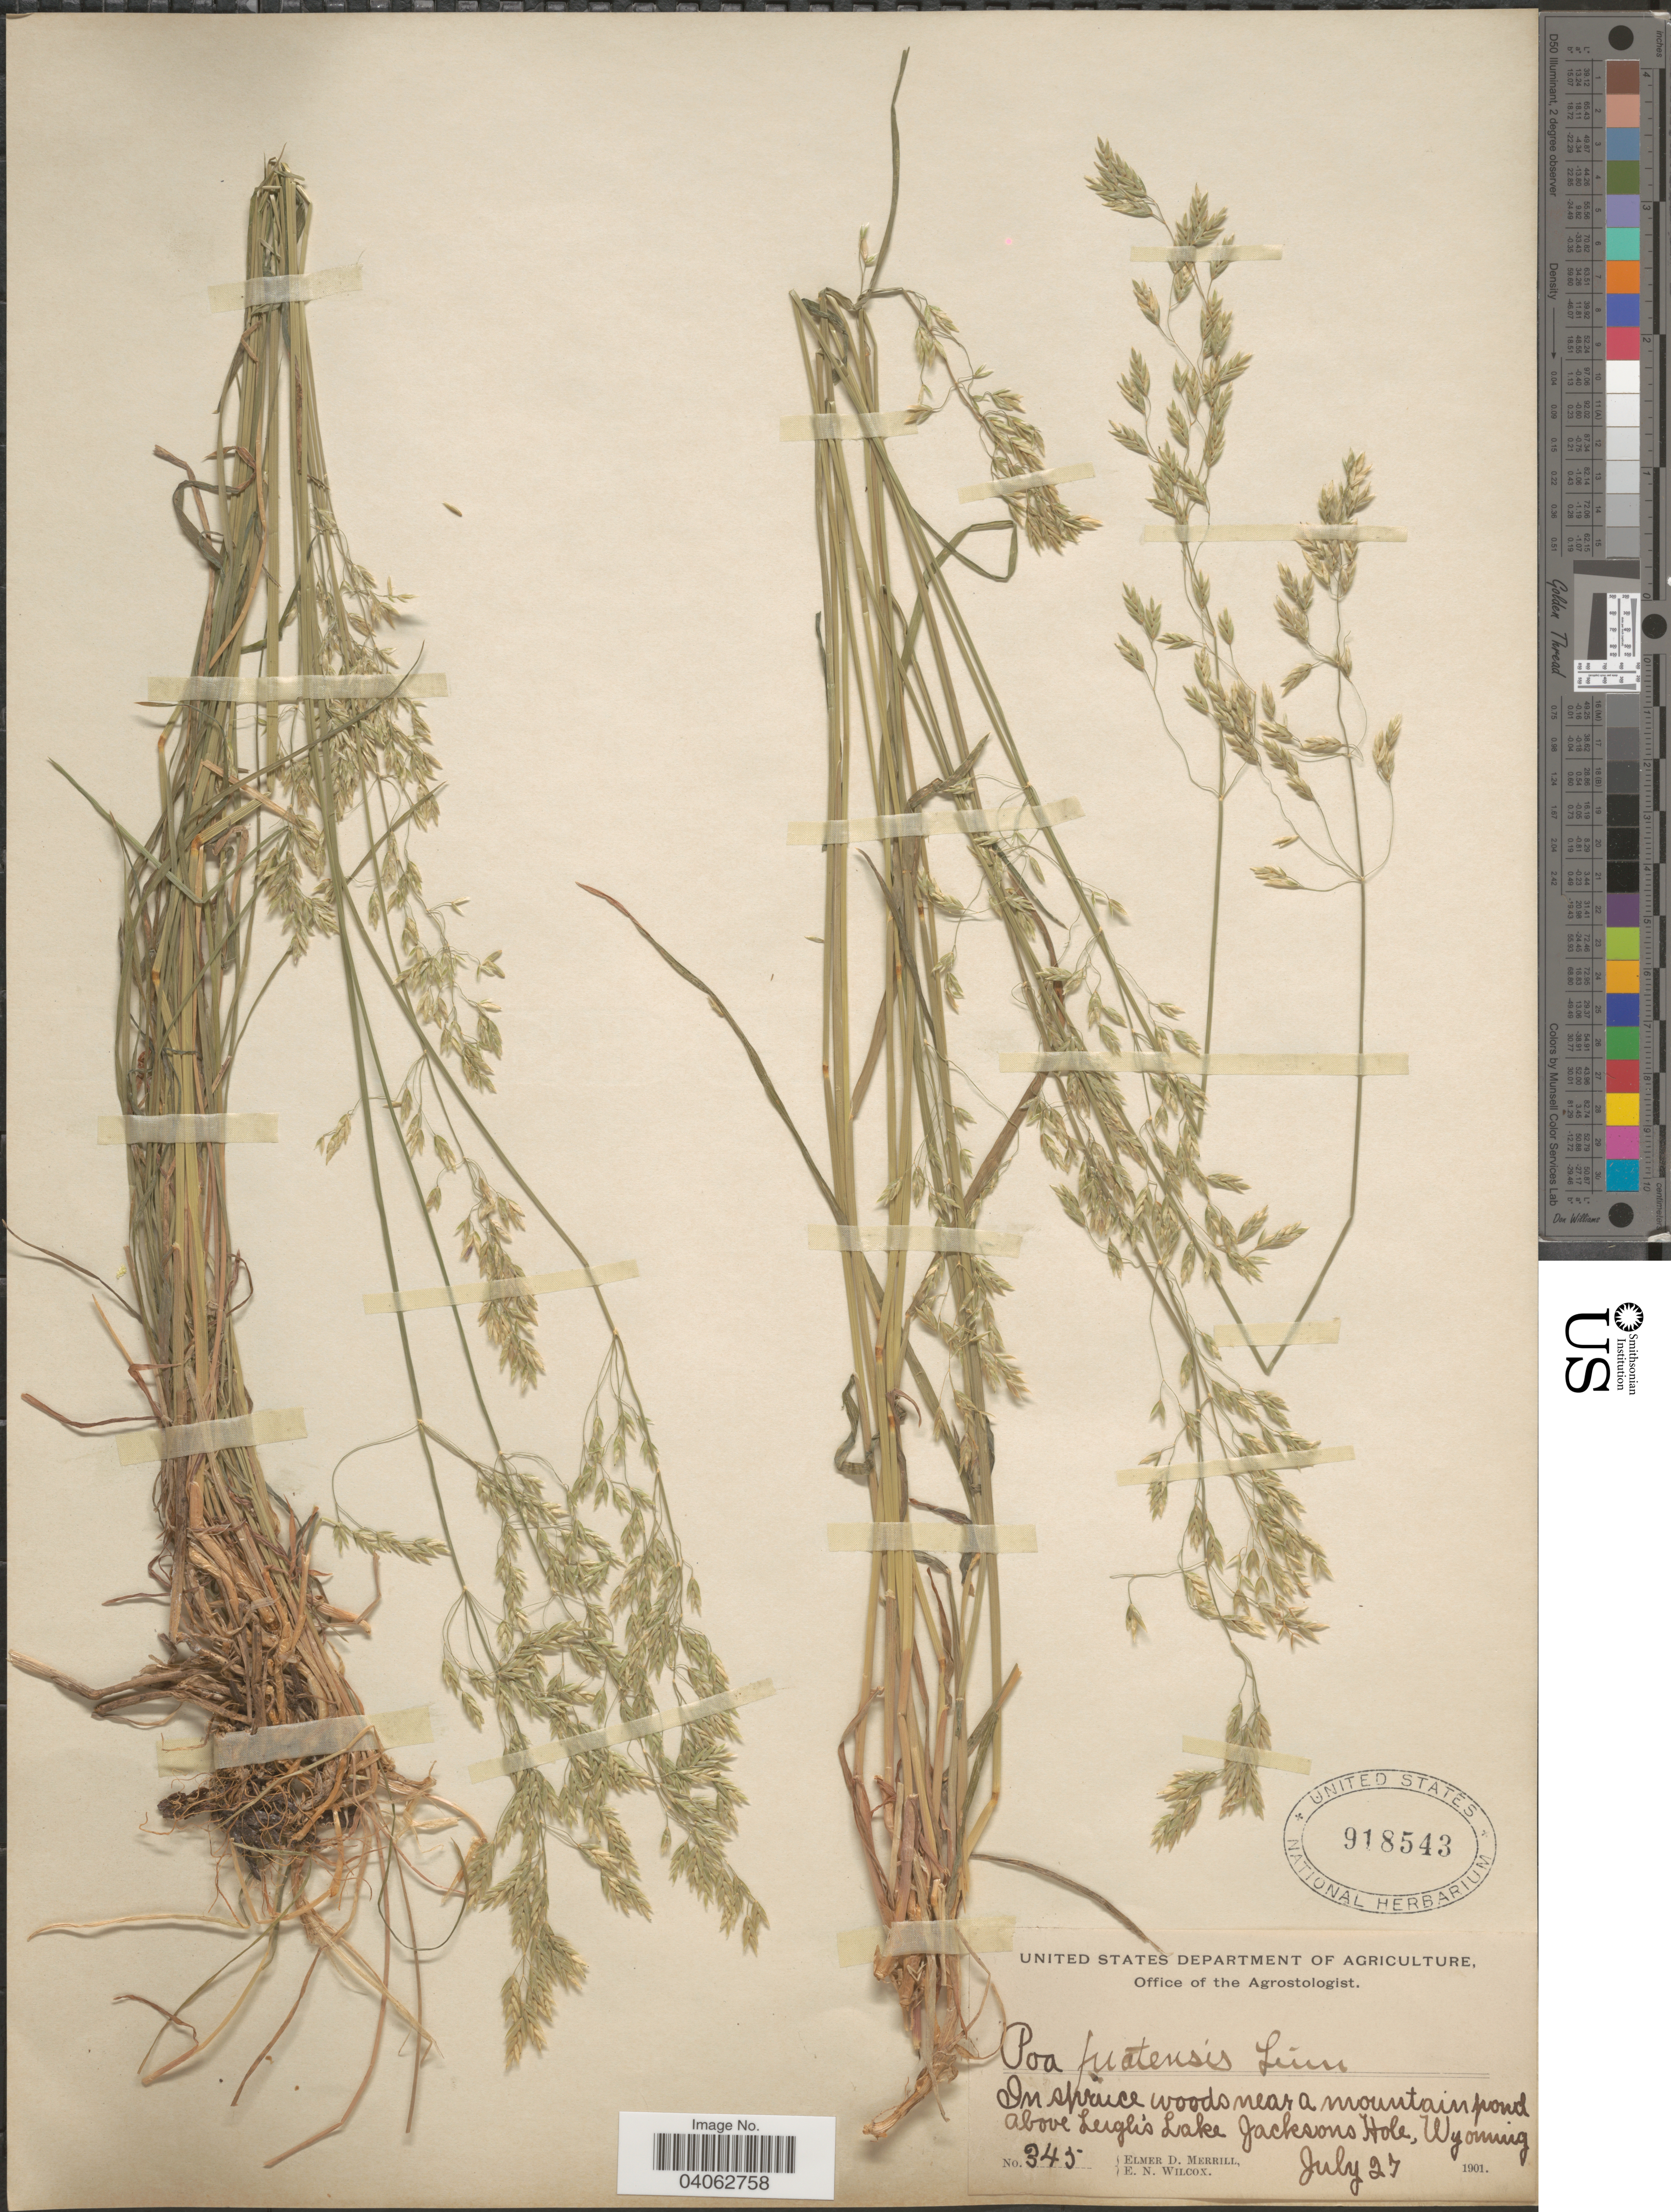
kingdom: Plantae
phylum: Tracheophyta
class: Liliopsida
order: Poales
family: Poaceae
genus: Poa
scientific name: Poa pratensis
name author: L.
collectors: E. D. Merrill & E. Wilcox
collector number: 345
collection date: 1901-07-27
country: United States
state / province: Wyoming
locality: In spruce woods near a mountain pond above Leigh's Lake. Jacksons Hole.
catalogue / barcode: US 918543